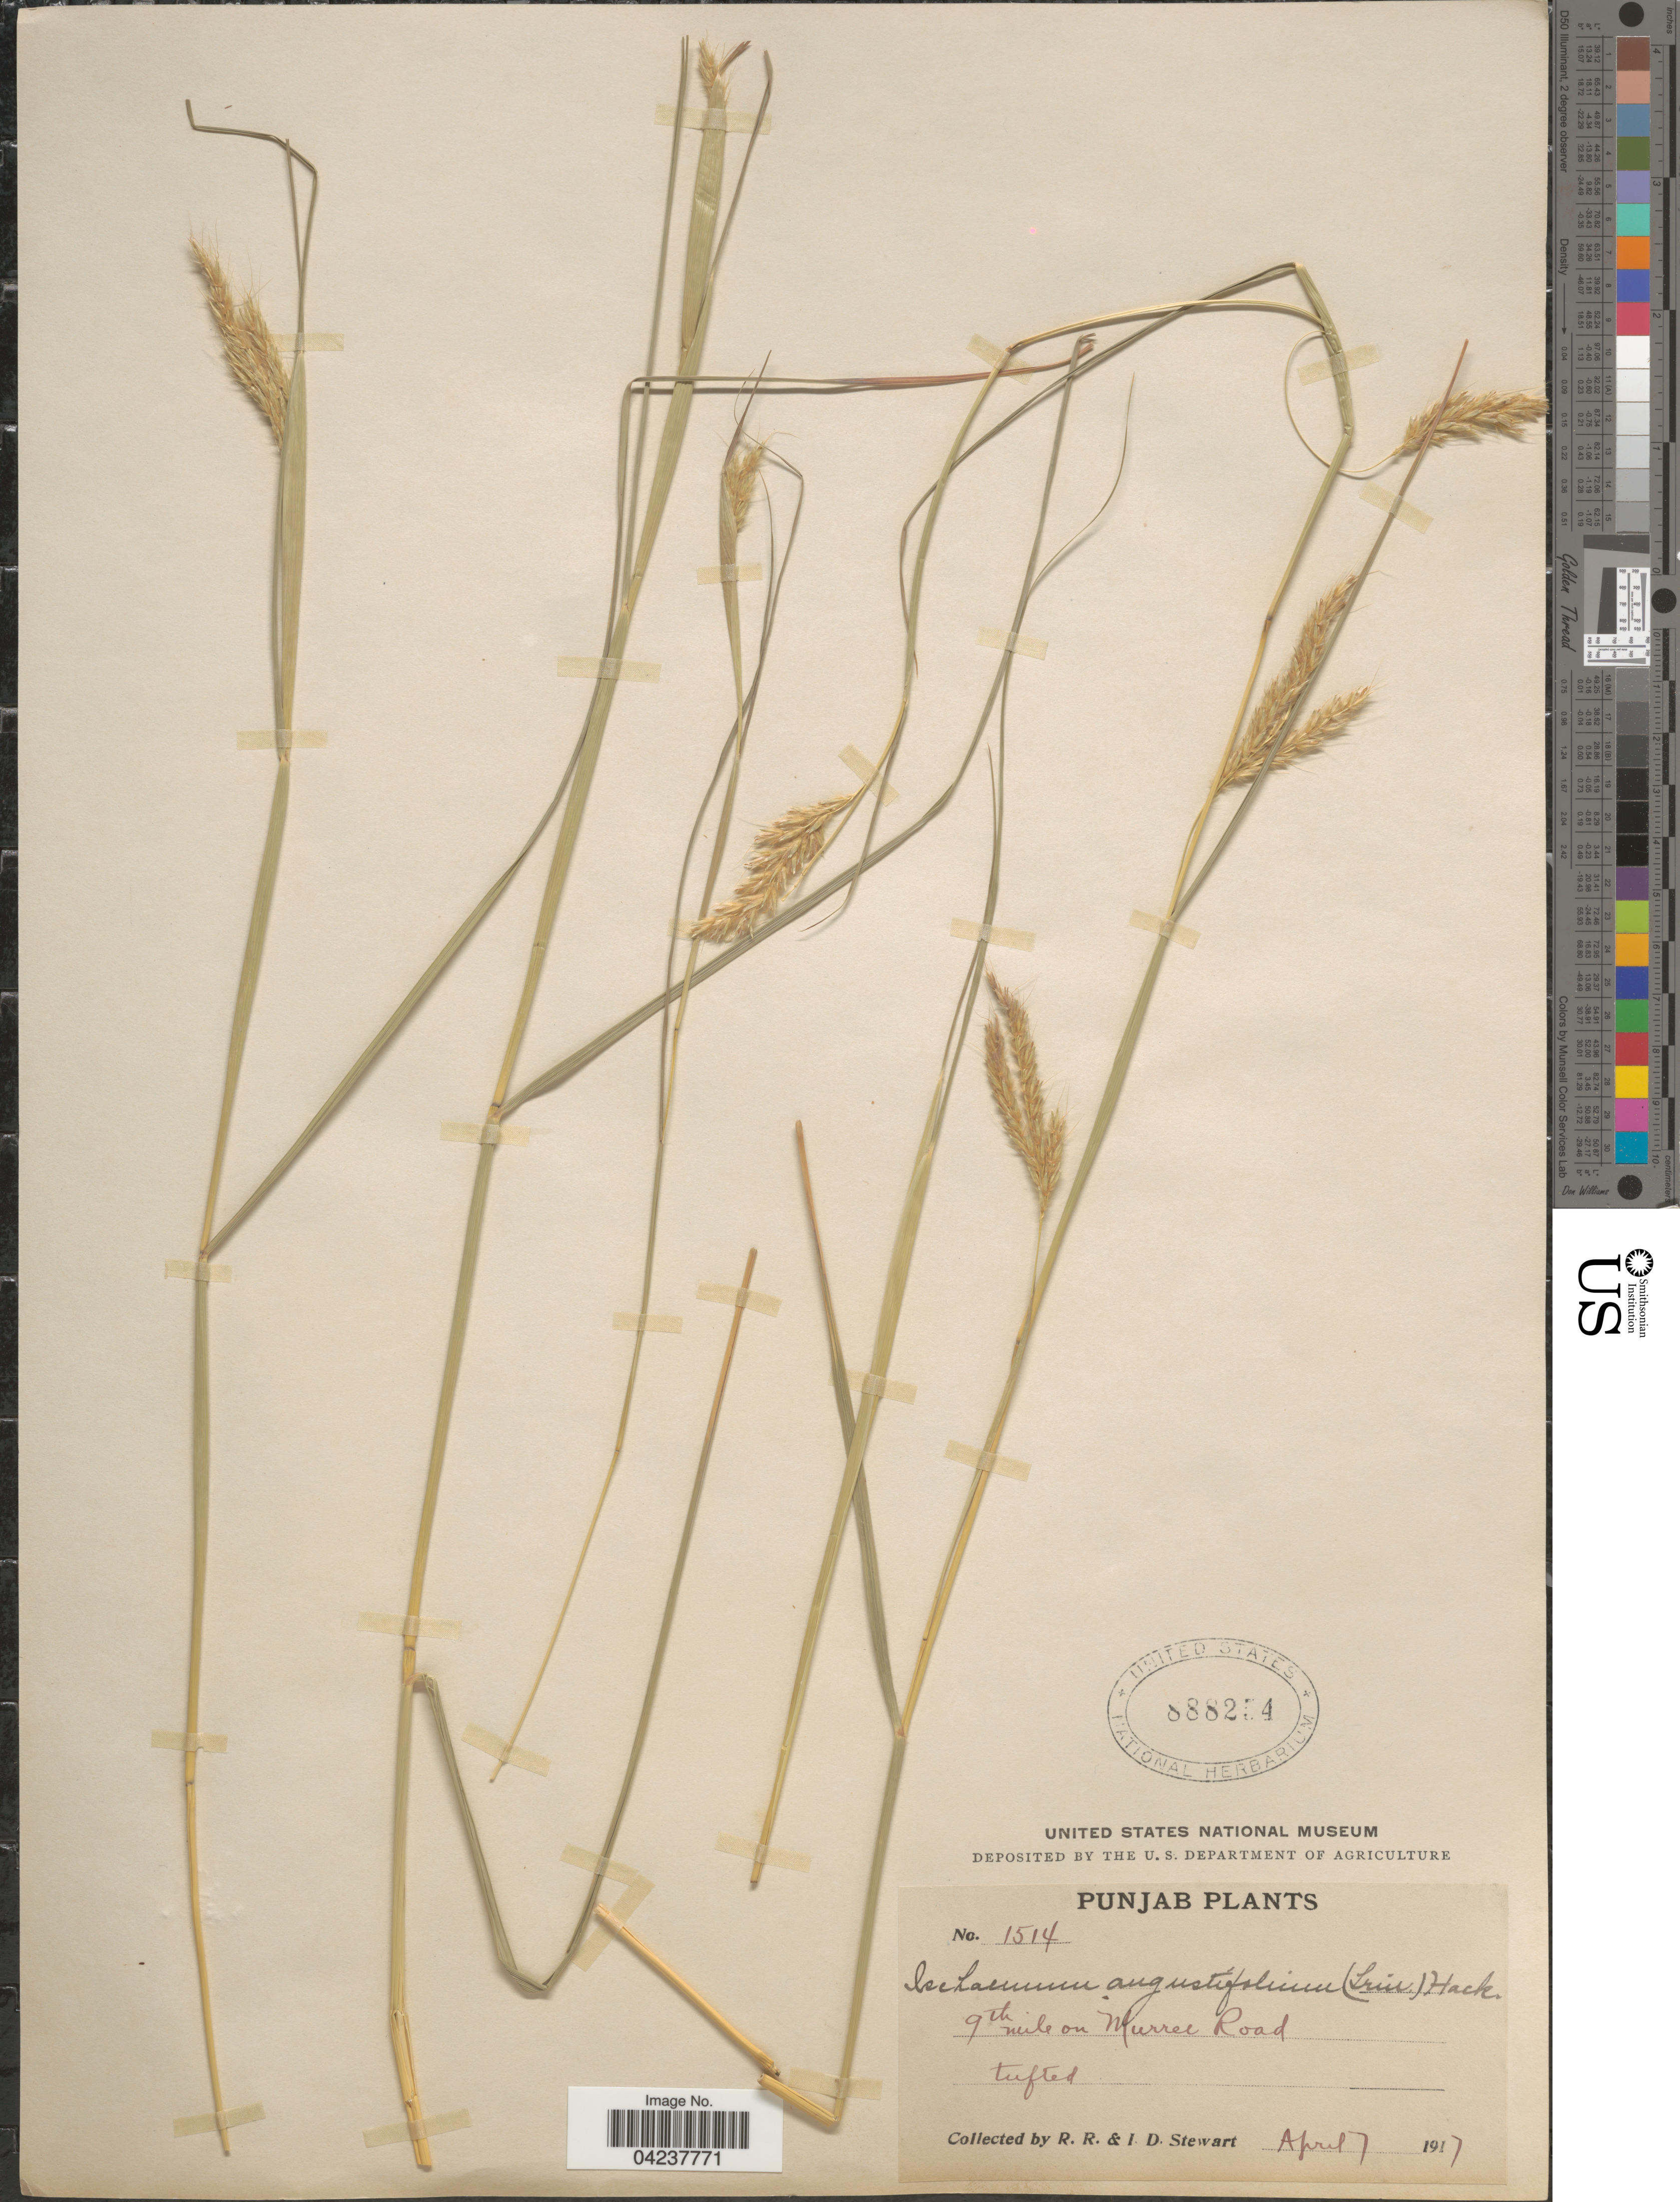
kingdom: Plantae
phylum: Tracheophyta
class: Liliopsida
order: Poales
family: Poaceae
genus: Eulaliopsis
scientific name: Eulaliopsis binata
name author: (Retz.) C. E. Hubb.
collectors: R. Stewart & I. Stewart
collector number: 1514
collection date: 1917-04-07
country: Pakistan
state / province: Punjab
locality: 9th mile on Murree Road.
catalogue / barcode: US 888254